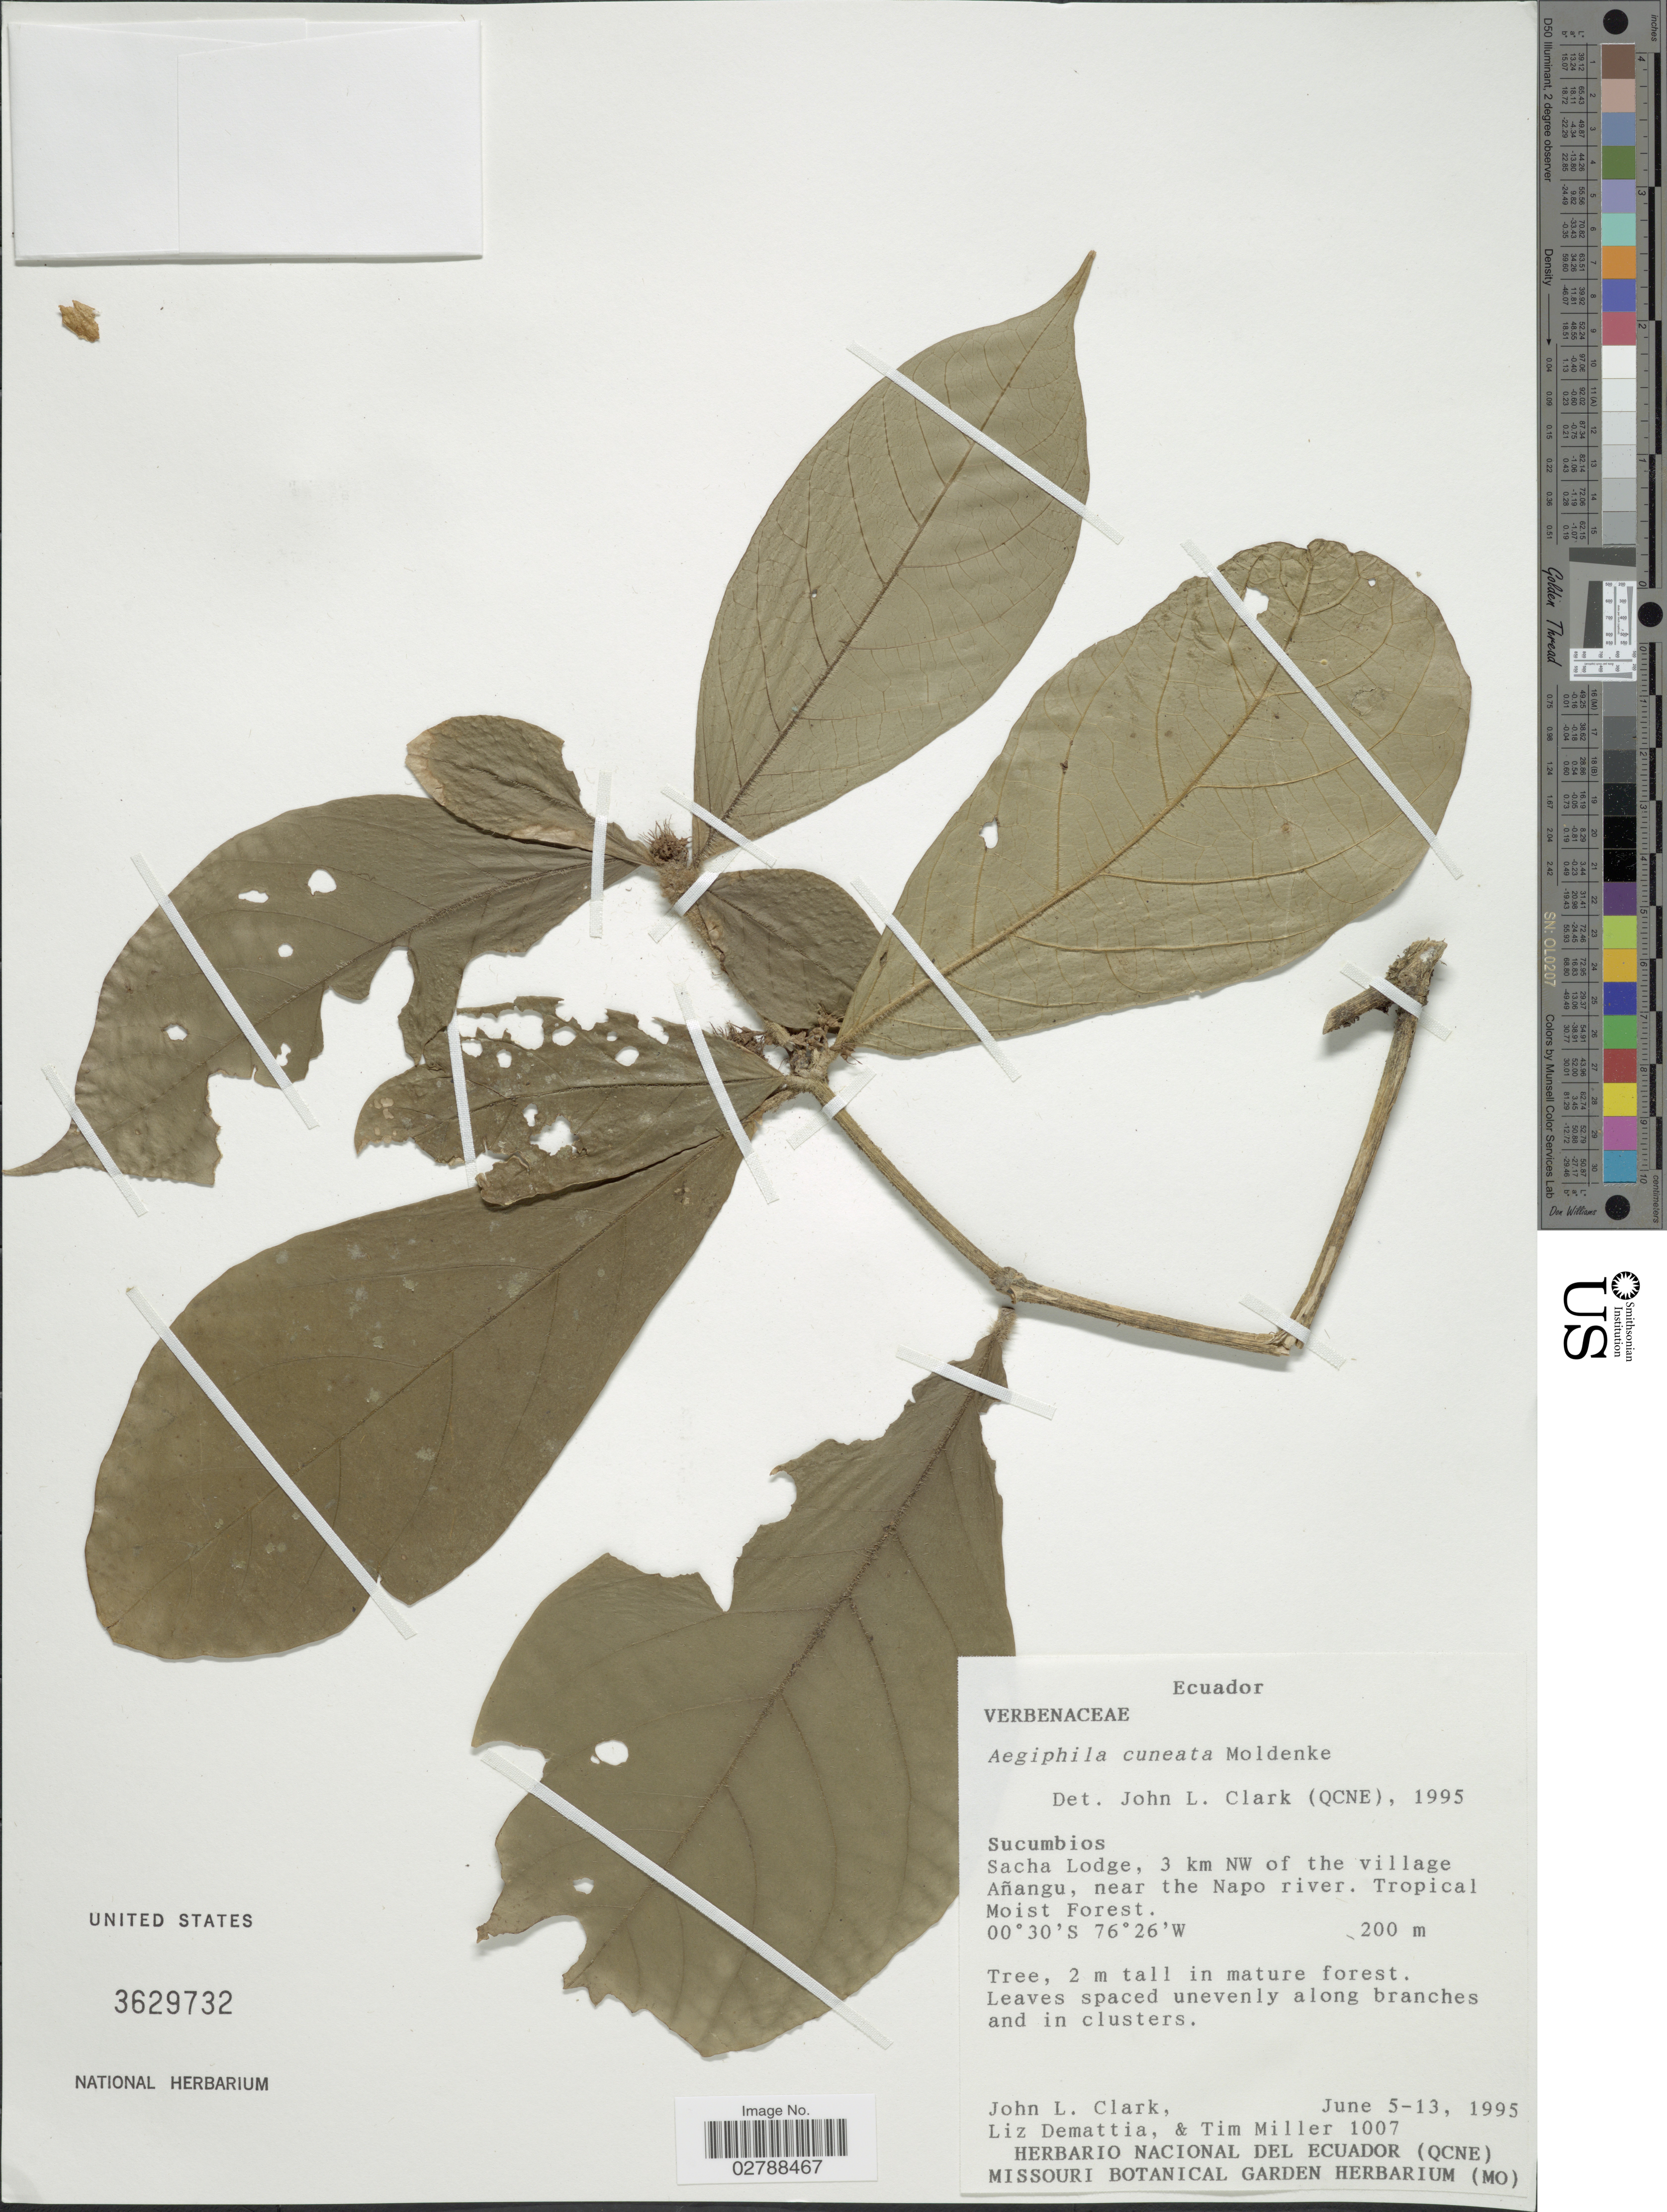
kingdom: Plantae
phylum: Tracheophyta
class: Magnoliopsida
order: Lamiales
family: Lamiaceae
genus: Aegiphila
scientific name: Aegiphila cuneata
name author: Moldenke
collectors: J. L. Clark, L. Demattia & T. Miller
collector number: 1007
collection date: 1995-06-05/1995-06-13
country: Ecuador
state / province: Sucumbíos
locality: Sacha Lodge, 3 km NW of the village Añangu, near the Napo river. Tropical Moist Forest.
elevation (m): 200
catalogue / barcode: US 3629732